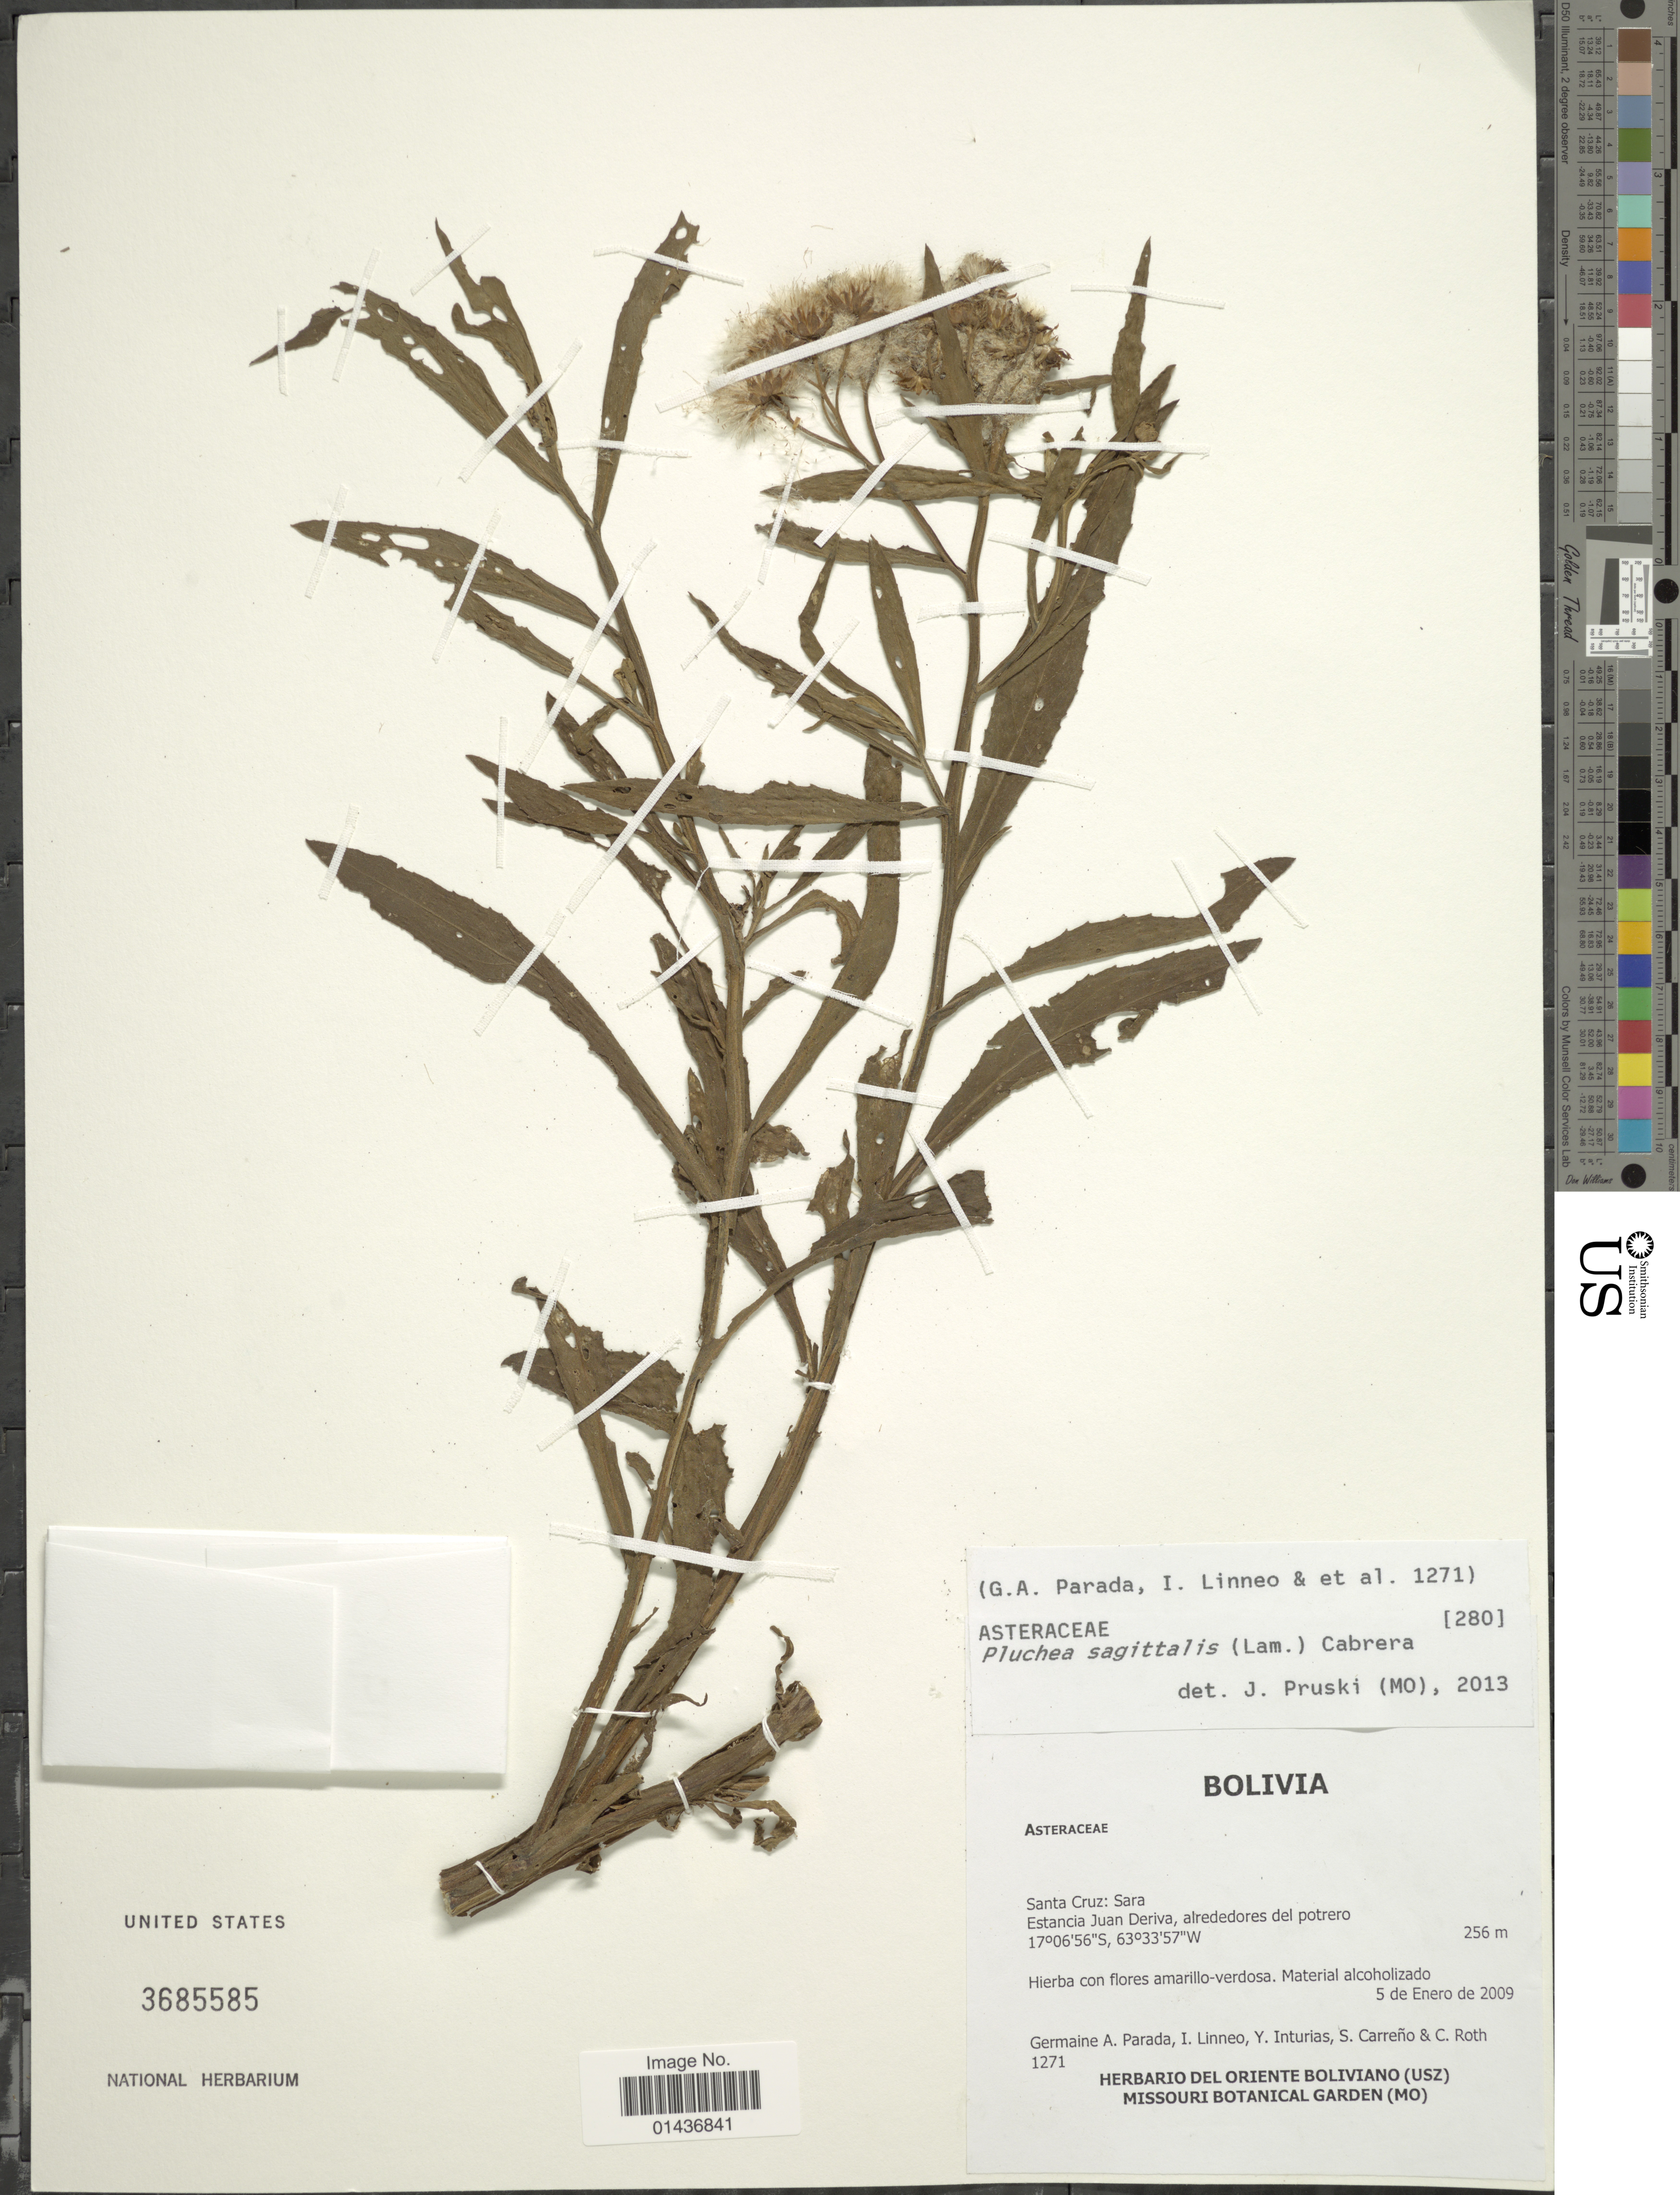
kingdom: Plantae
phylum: Tracheophyta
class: Magnoliopsida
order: Asterales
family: Asteraceae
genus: Pluchea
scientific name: Pluchea suaveolens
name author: (Vell.) Kuntze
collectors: G. Parada, I. Linneo, Y. Inturias, S. Carreno & C. Roth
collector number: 1271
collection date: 2009-01-05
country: Bolivia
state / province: Santa Cruz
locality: Santa Cruz: Sara, Estancia Juan Deriva, alrededores del potrero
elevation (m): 256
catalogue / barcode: US 3685585